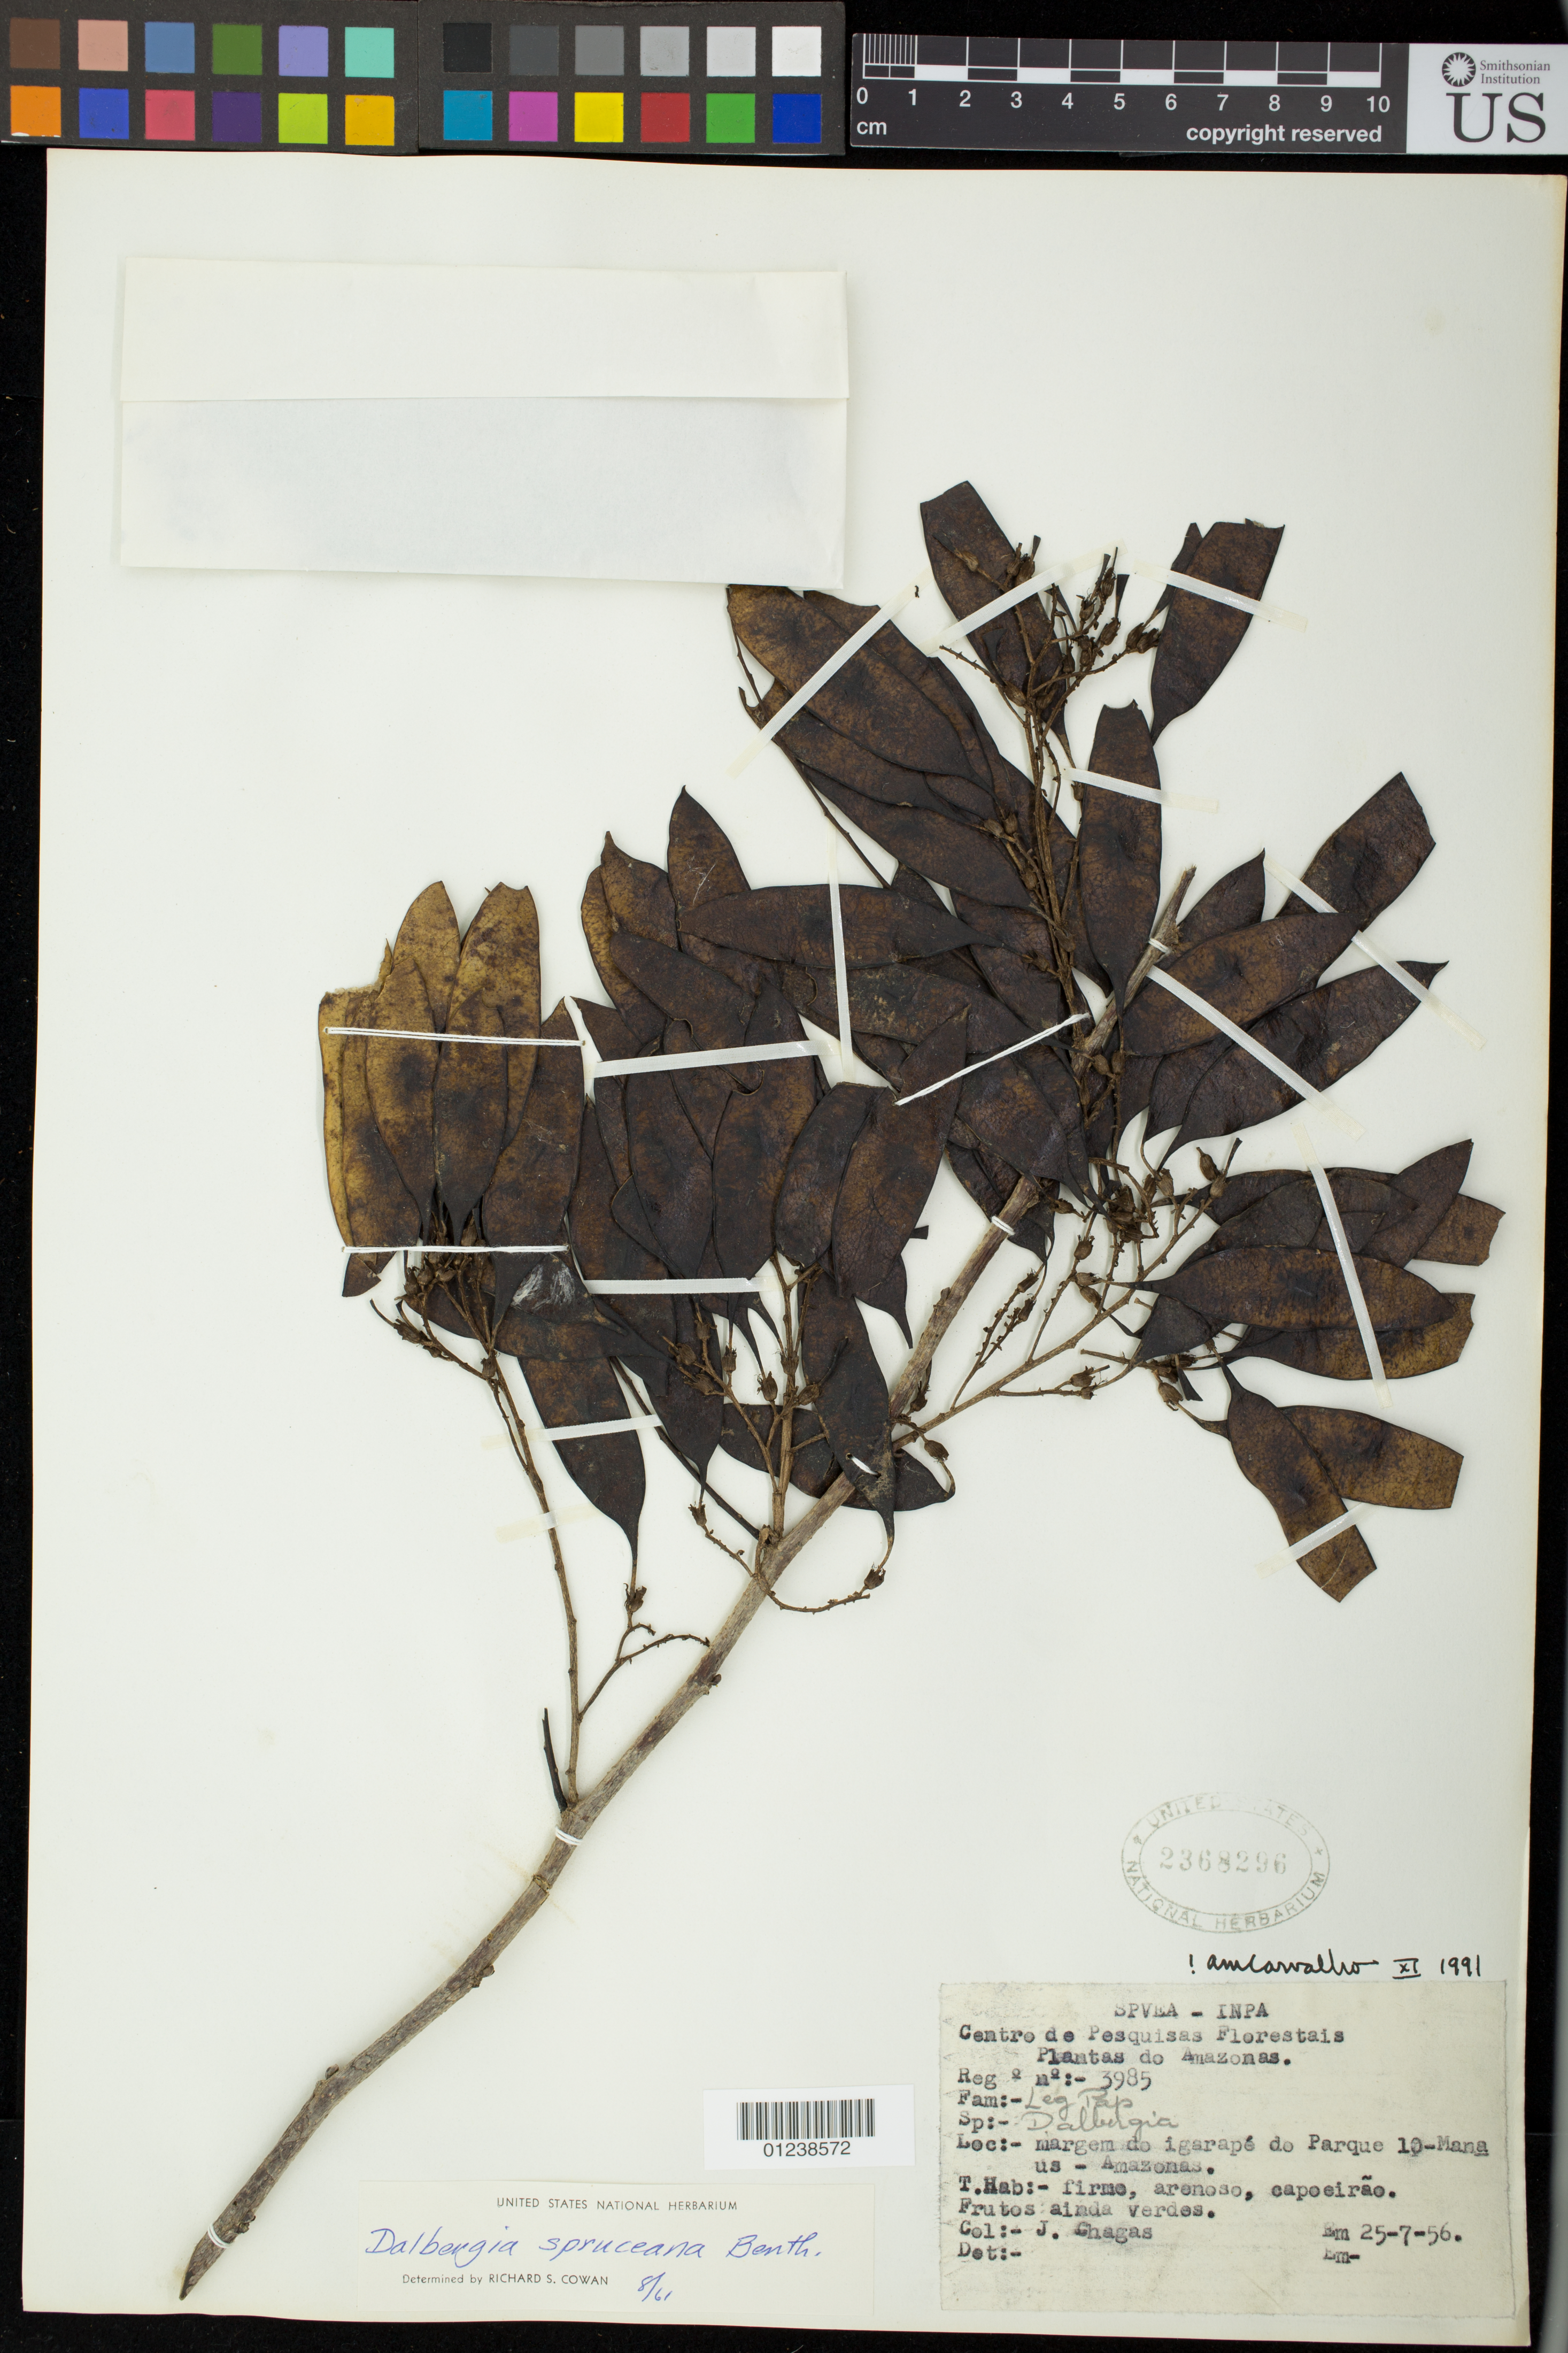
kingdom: Plantae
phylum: Tracheophyta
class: Magnoliopsida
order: Fabales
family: Fabaceae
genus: Dalbergia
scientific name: Dalbergia spruceana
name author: Benth.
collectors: J. Chagas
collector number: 3985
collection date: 1956-07-25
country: Brazil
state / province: Amazonas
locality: margem do igarape do Parque 10 - Manaus - Amazonas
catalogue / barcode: US 2368296